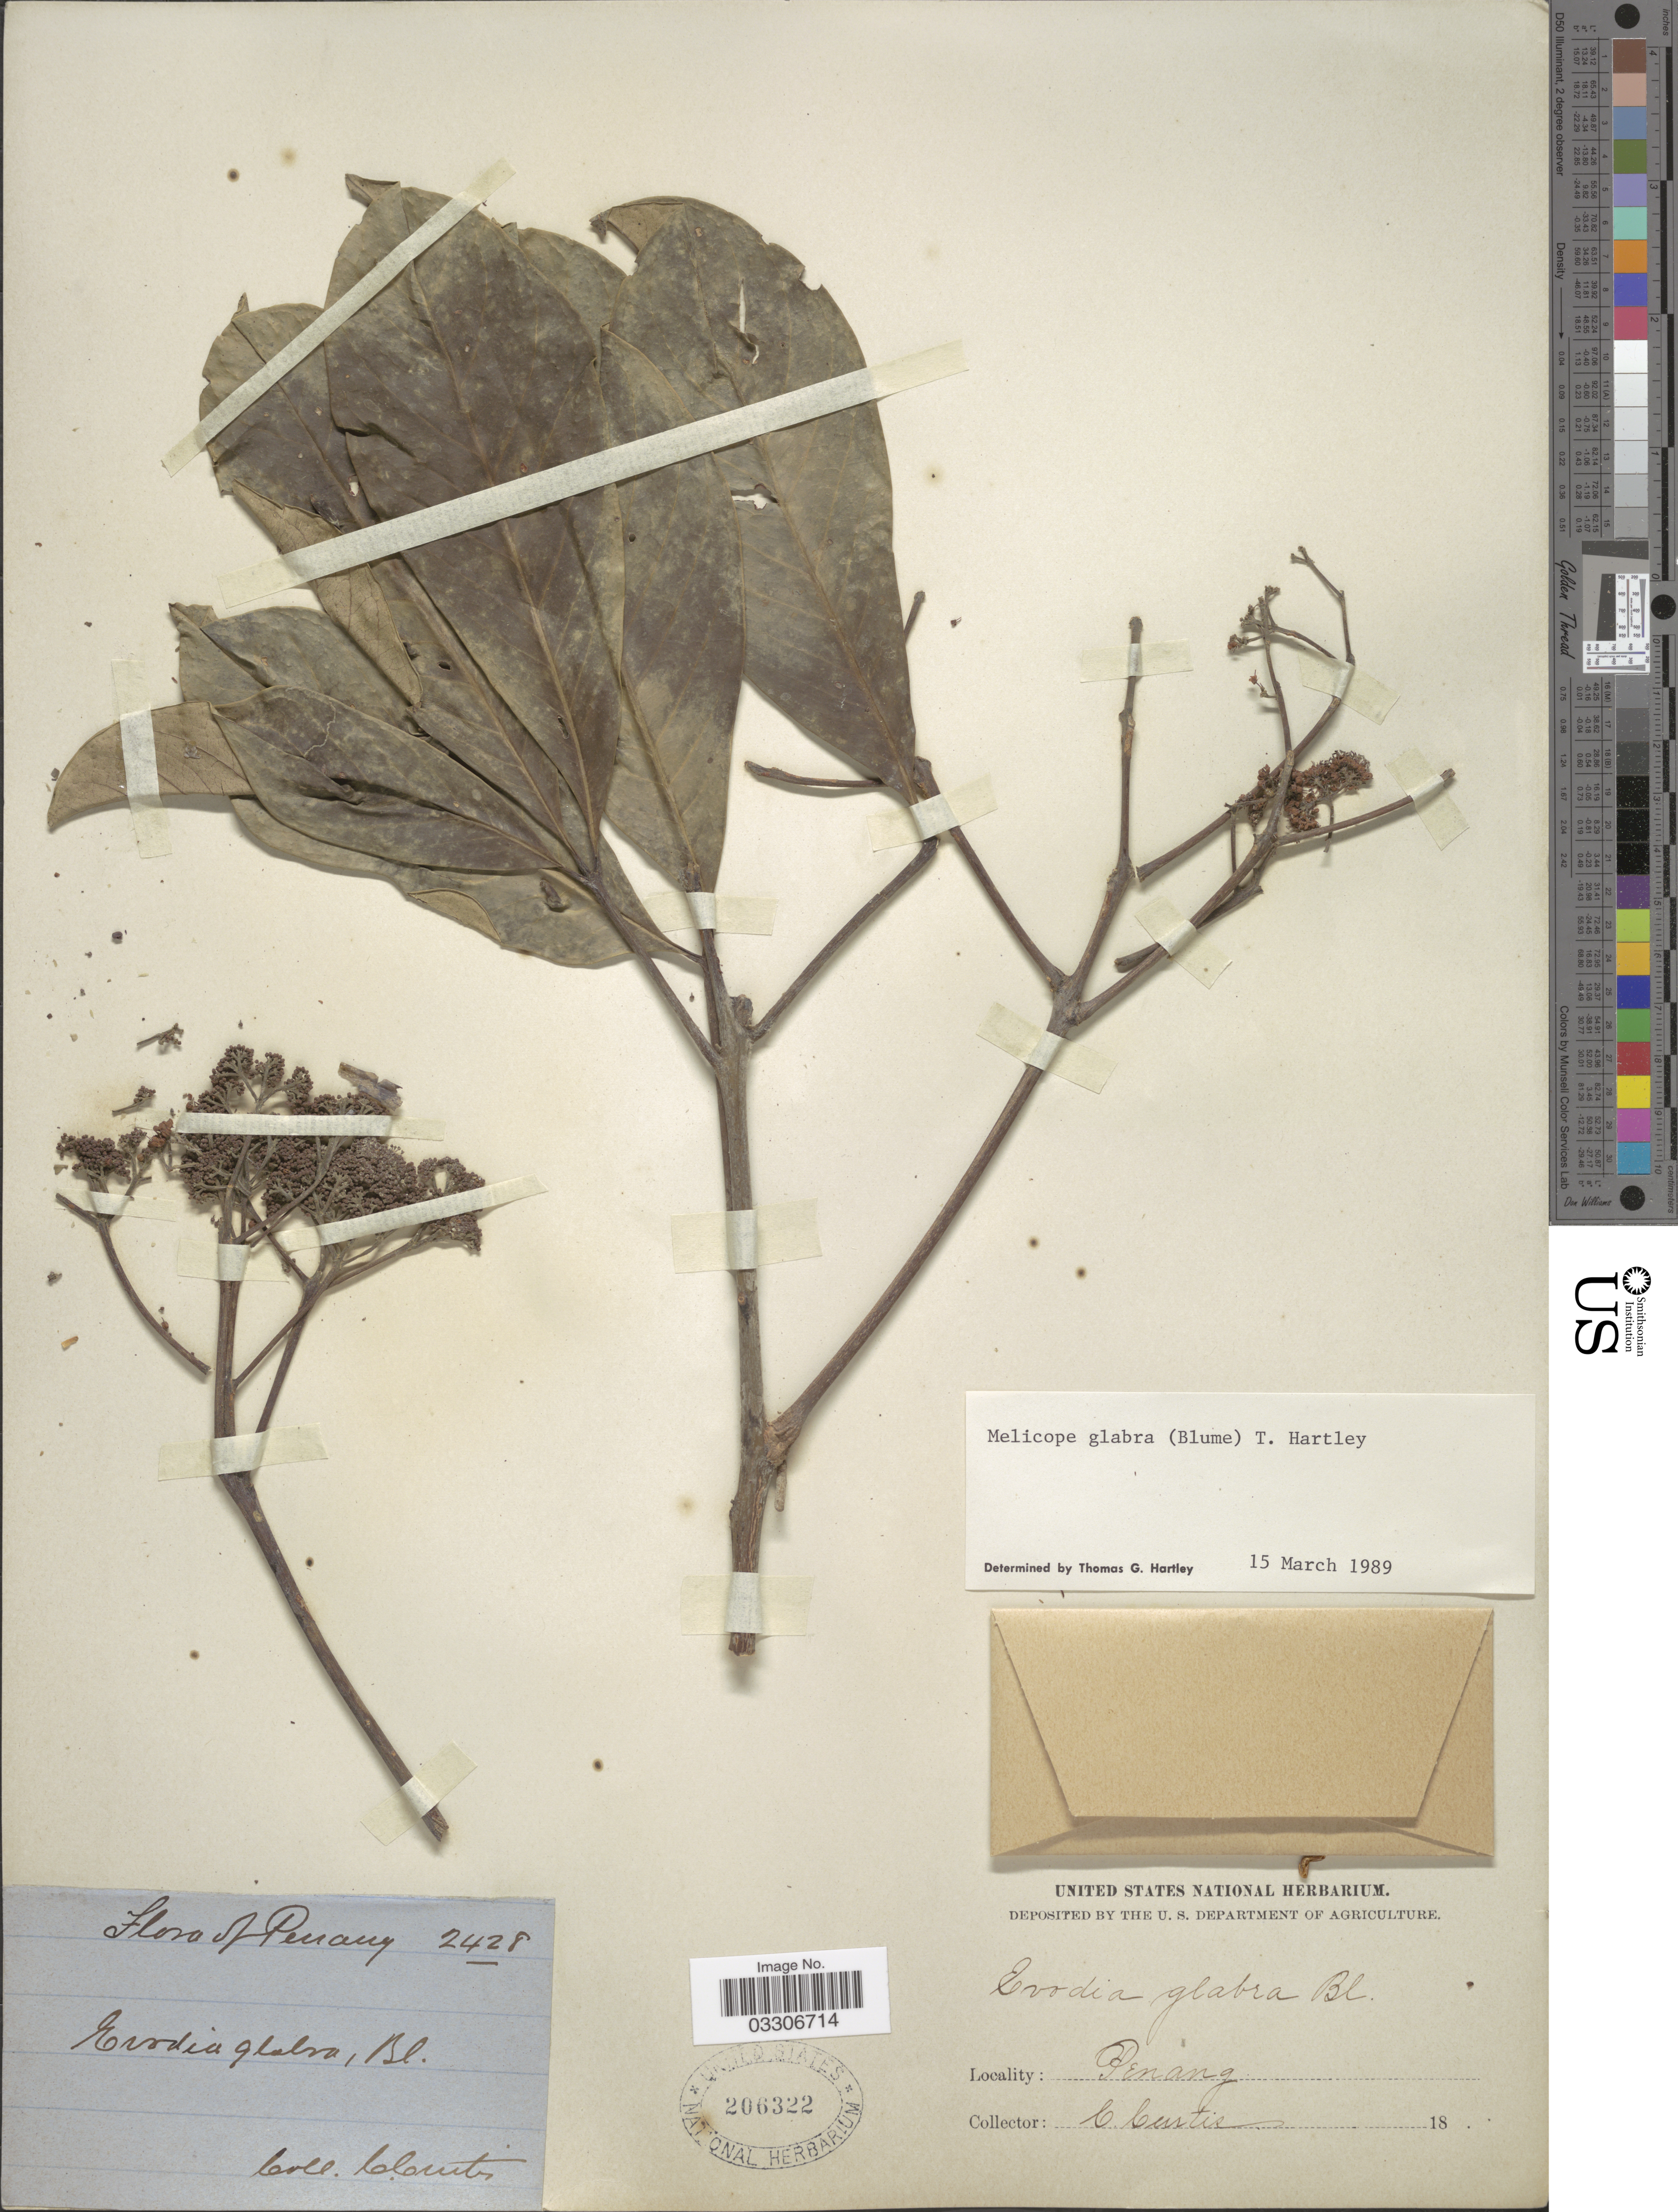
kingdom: Plantae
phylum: Tracheophyta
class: Magnoliopsida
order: Sapindales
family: Rutaceae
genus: Melicope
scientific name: Melicope glabra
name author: (Blume) T.G. Hartley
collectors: C. Curtis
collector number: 2428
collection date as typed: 18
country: Malaysia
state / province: Pinang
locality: Penang.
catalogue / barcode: US 206322